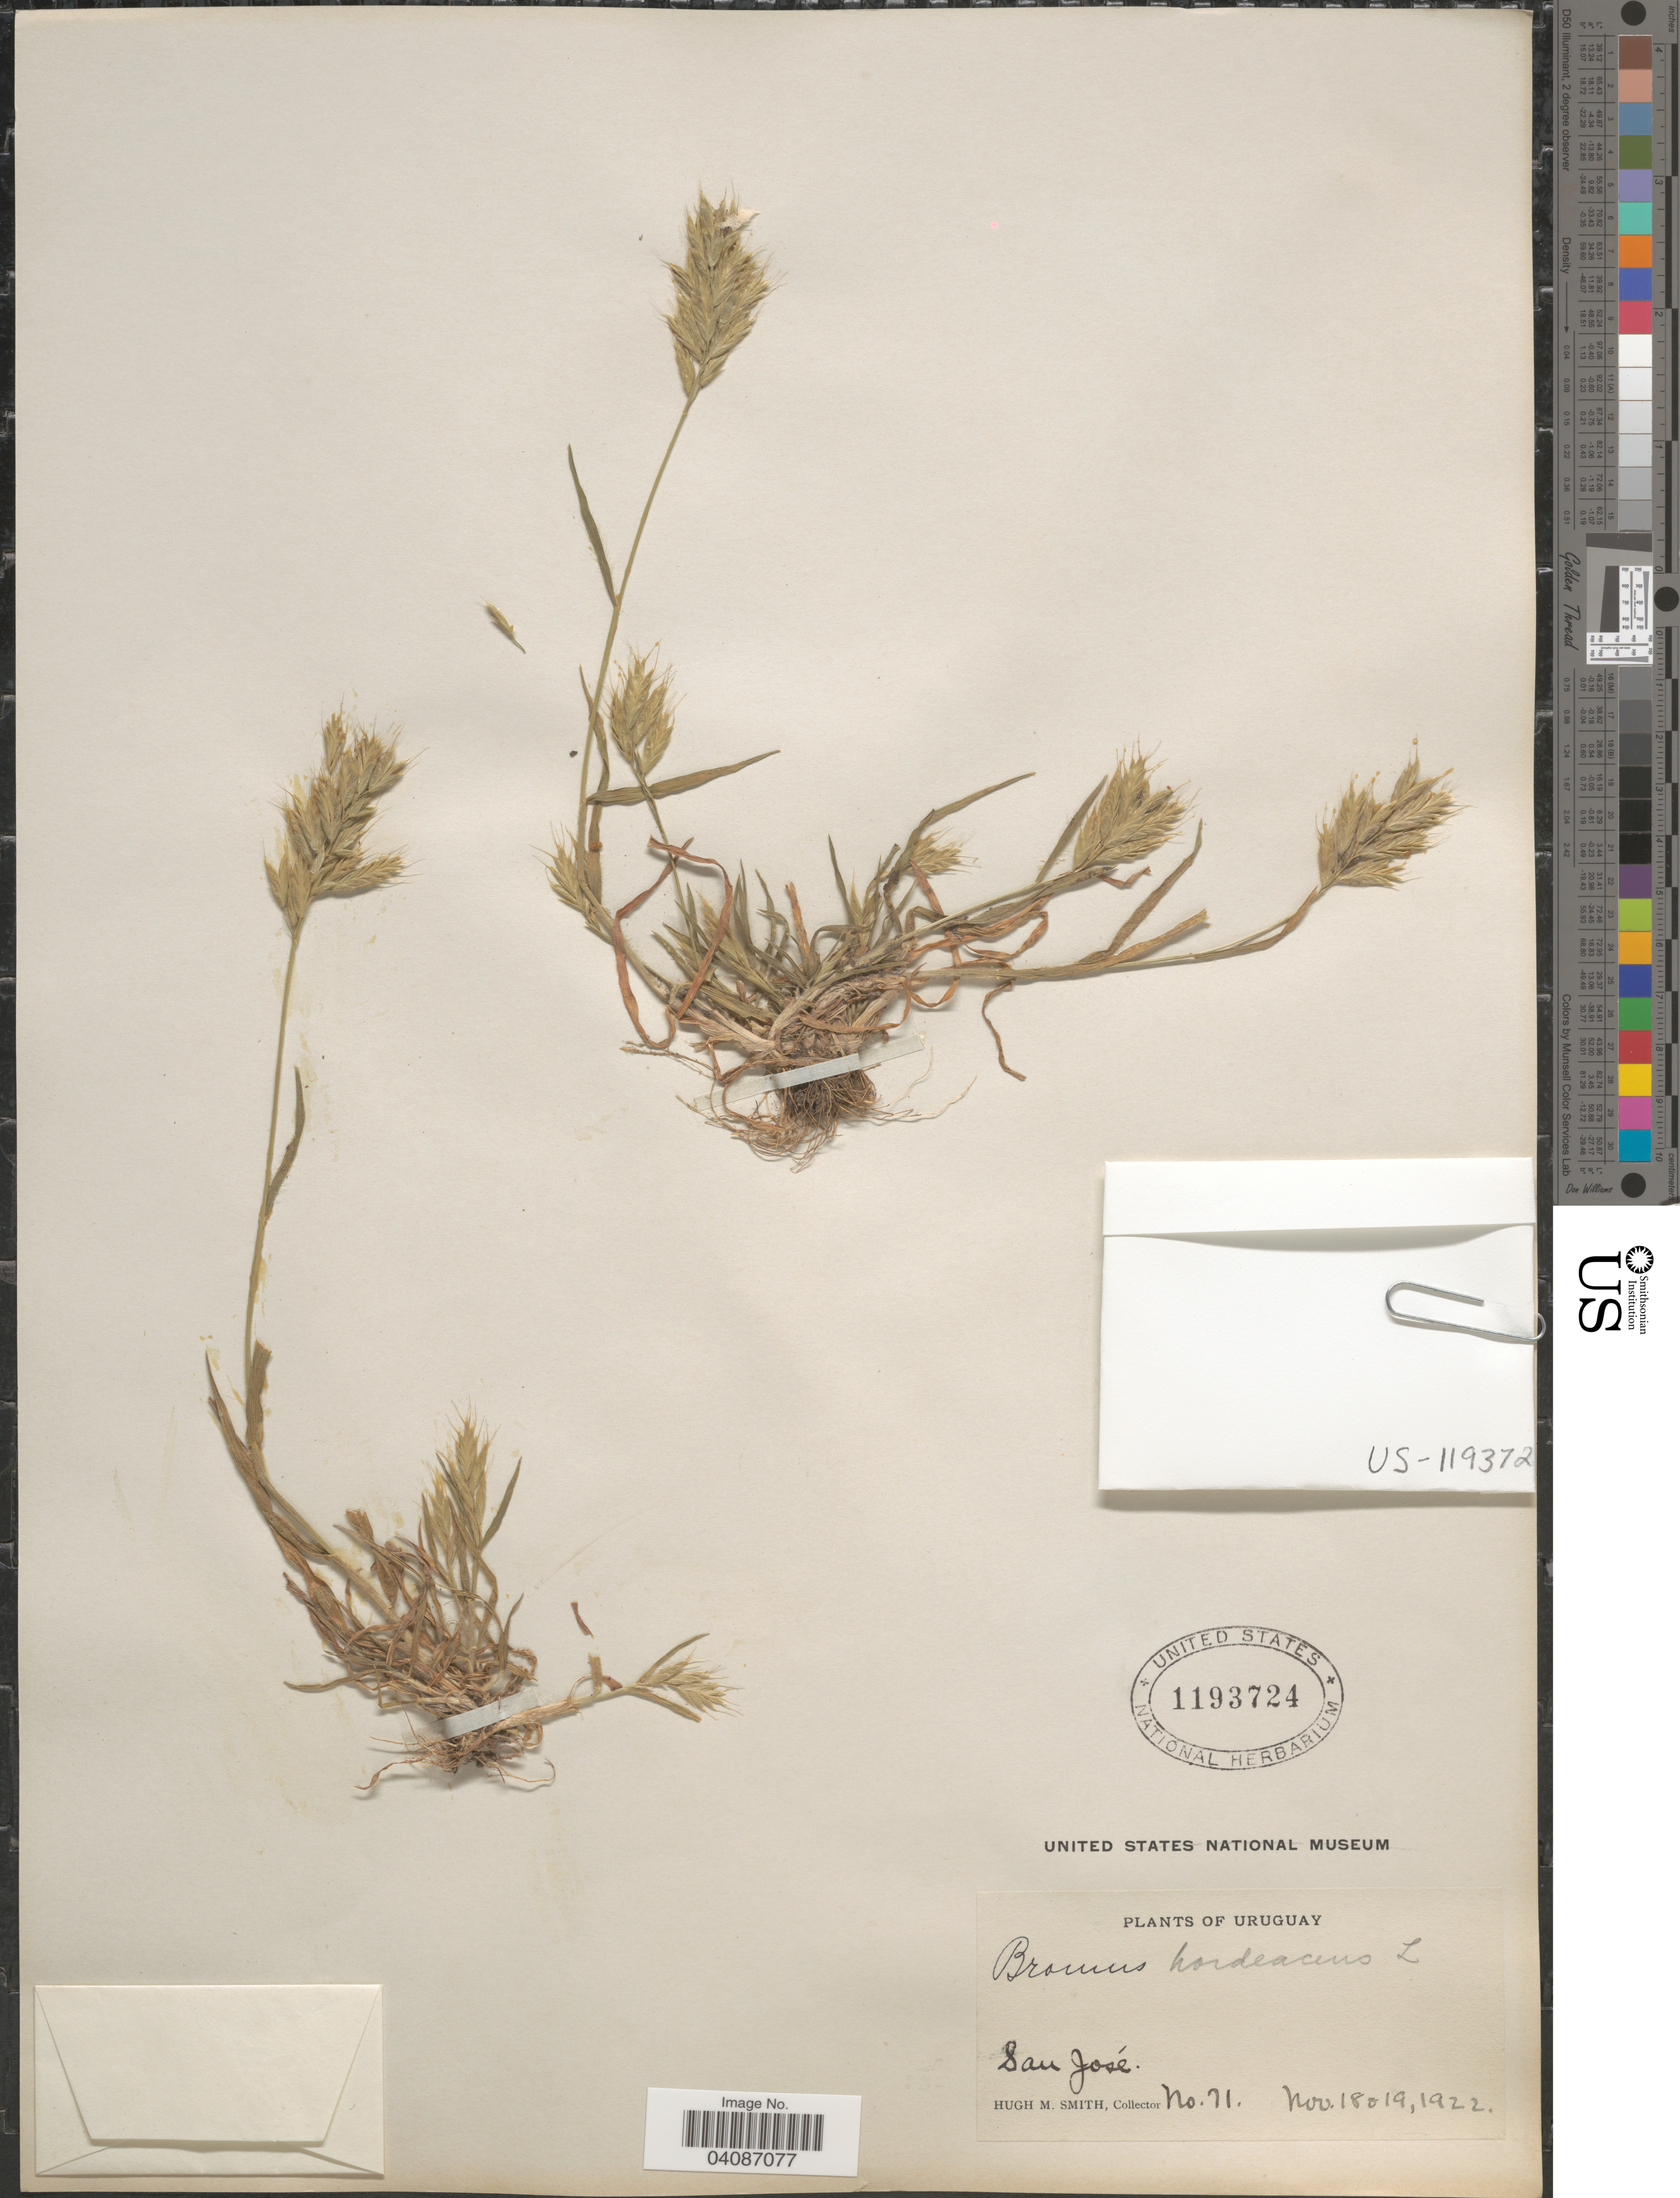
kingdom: Plantae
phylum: Tracheophyta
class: Liliopsida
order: Poales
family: Poaceae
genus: Bromus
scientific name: Bromus hordeaceus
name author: L.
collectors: H. M. Smith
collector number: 71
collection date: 1922-11-18/1922-11-19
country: Uruguay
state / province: San Jose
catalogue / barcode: US 1193724